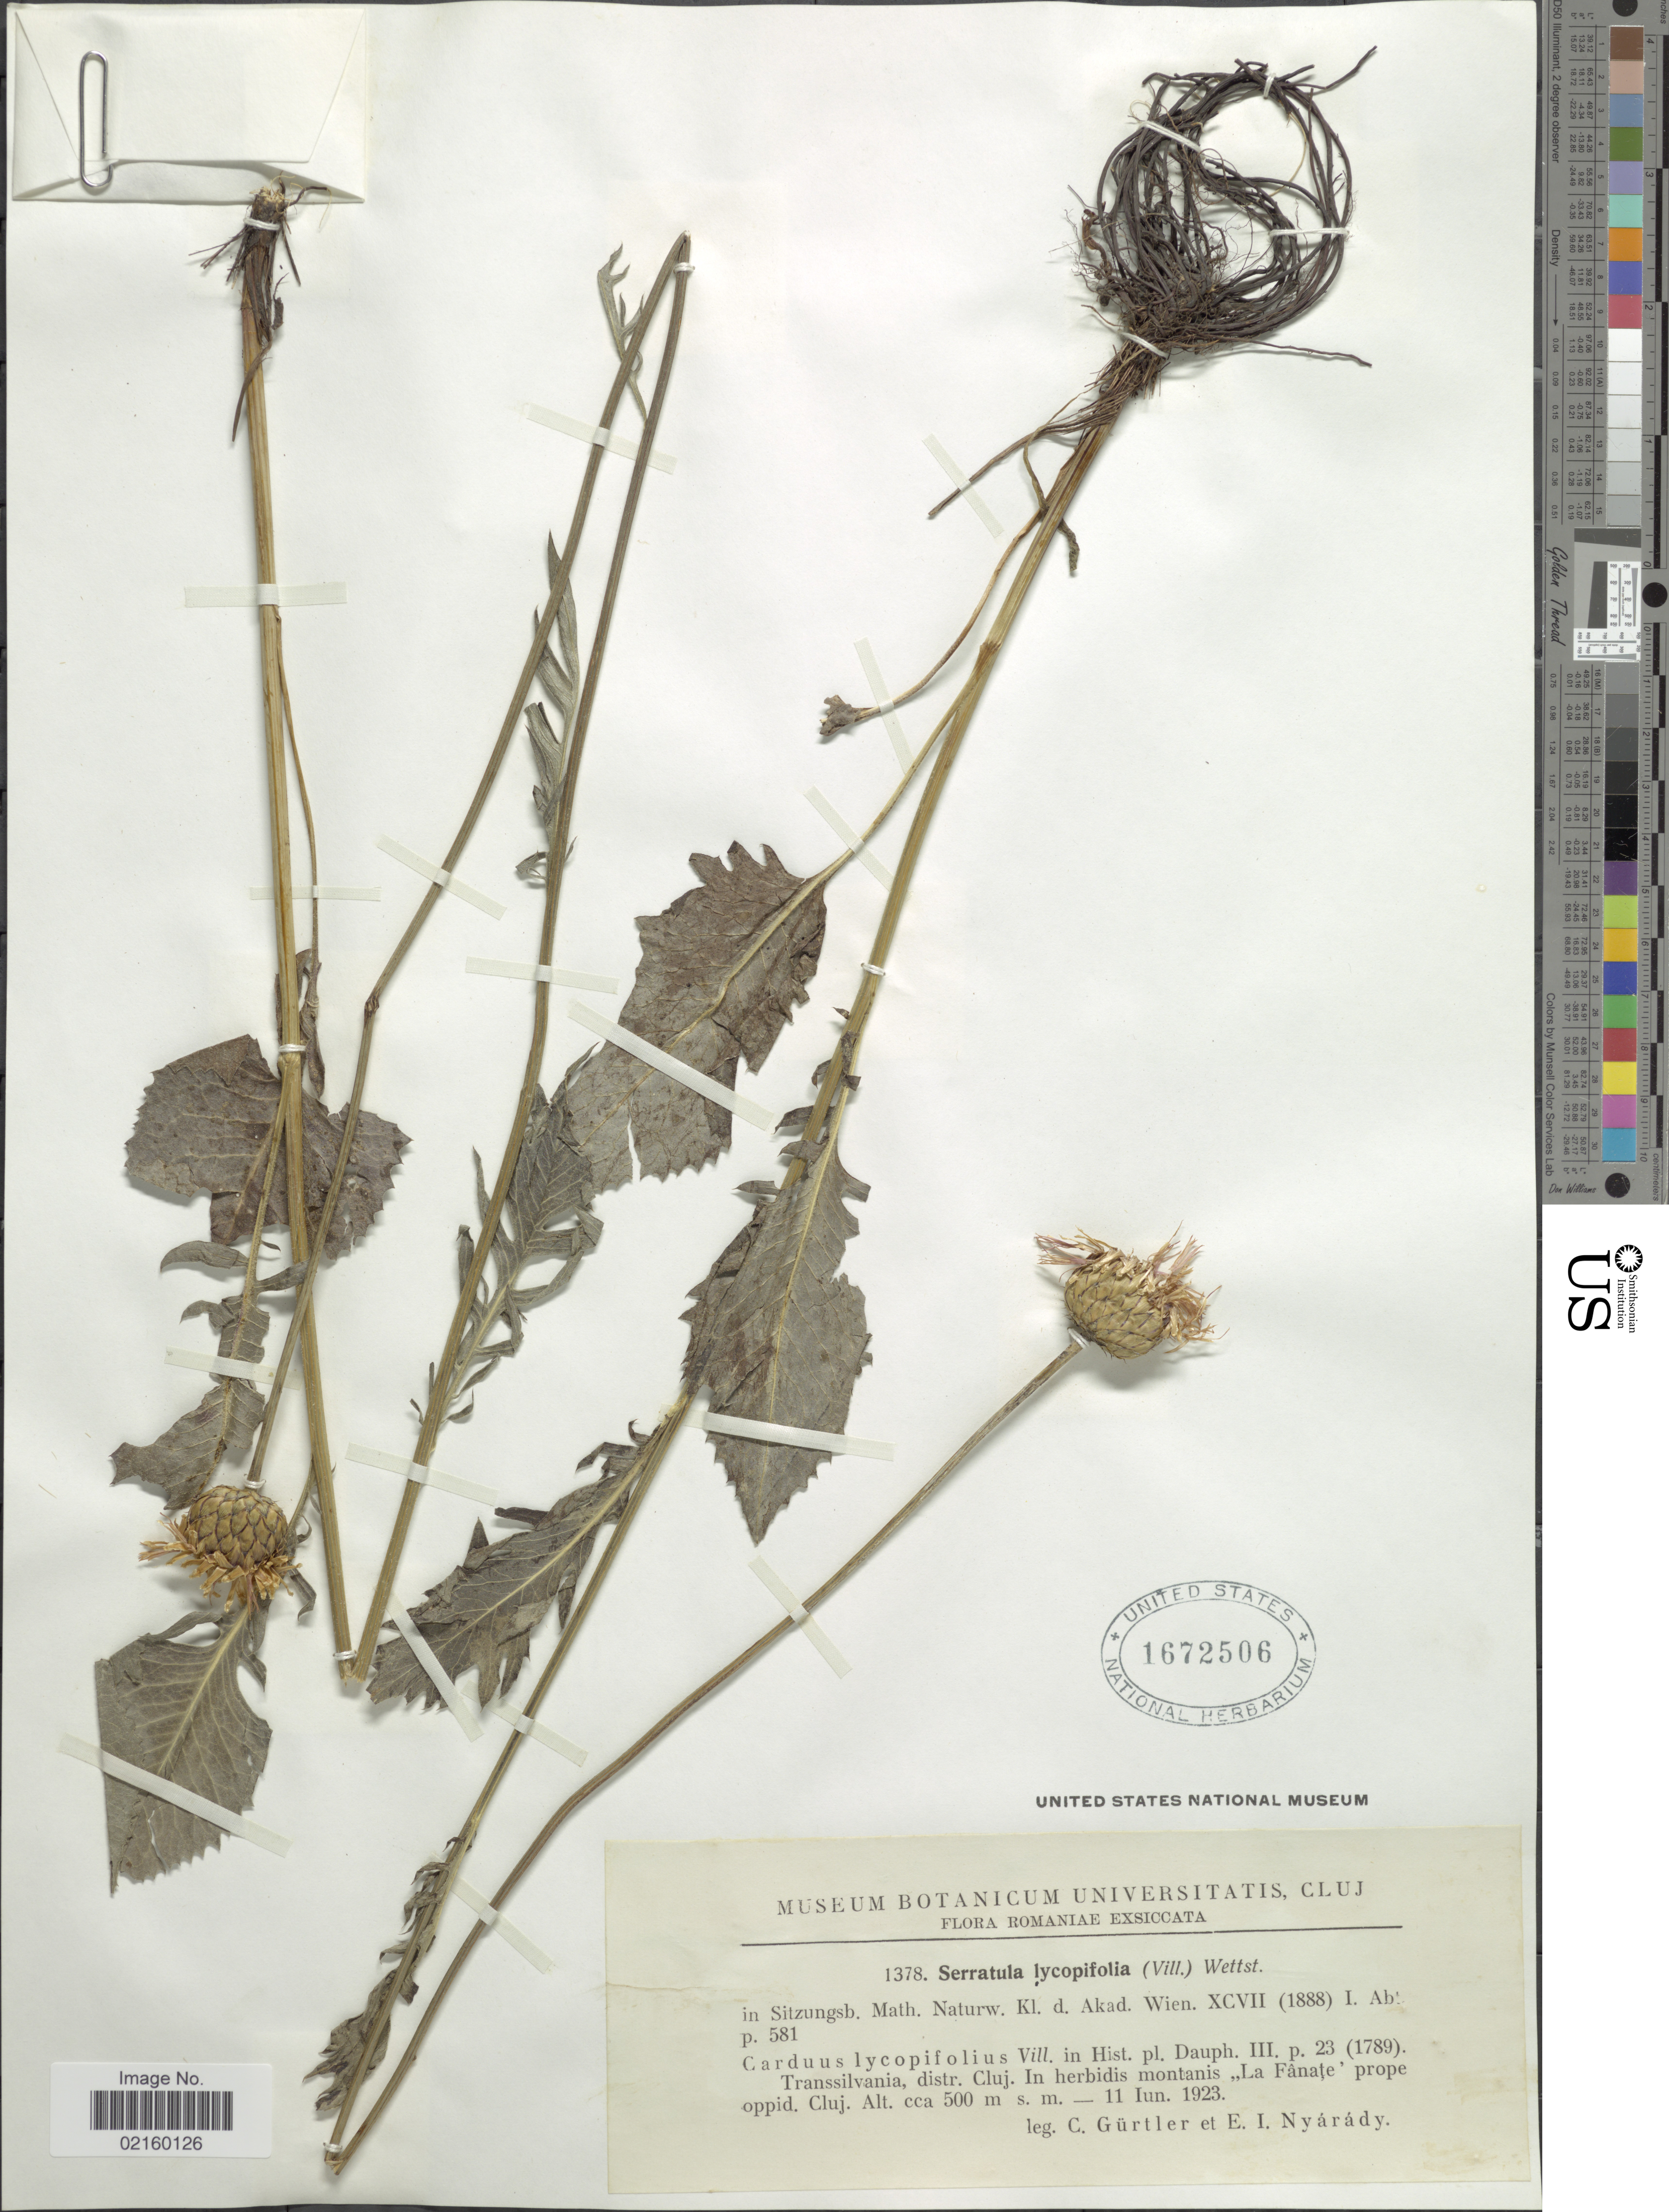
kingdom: Plantae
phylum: Tracheophyta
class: Magnoliopsida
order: Asterales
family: Asteraceae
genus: Serratula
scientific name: Serratula lycopifolia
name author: (Vill.) A. Kern.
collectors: C. Gürtler & E. Nyárády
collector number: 1378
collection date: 1923-06-11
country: Romania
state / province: Cluj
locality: Transsilvania, distr. Cluj, montanis La Fanate, prope oppid. Cluj.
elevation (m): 500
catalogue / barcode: US 1672506